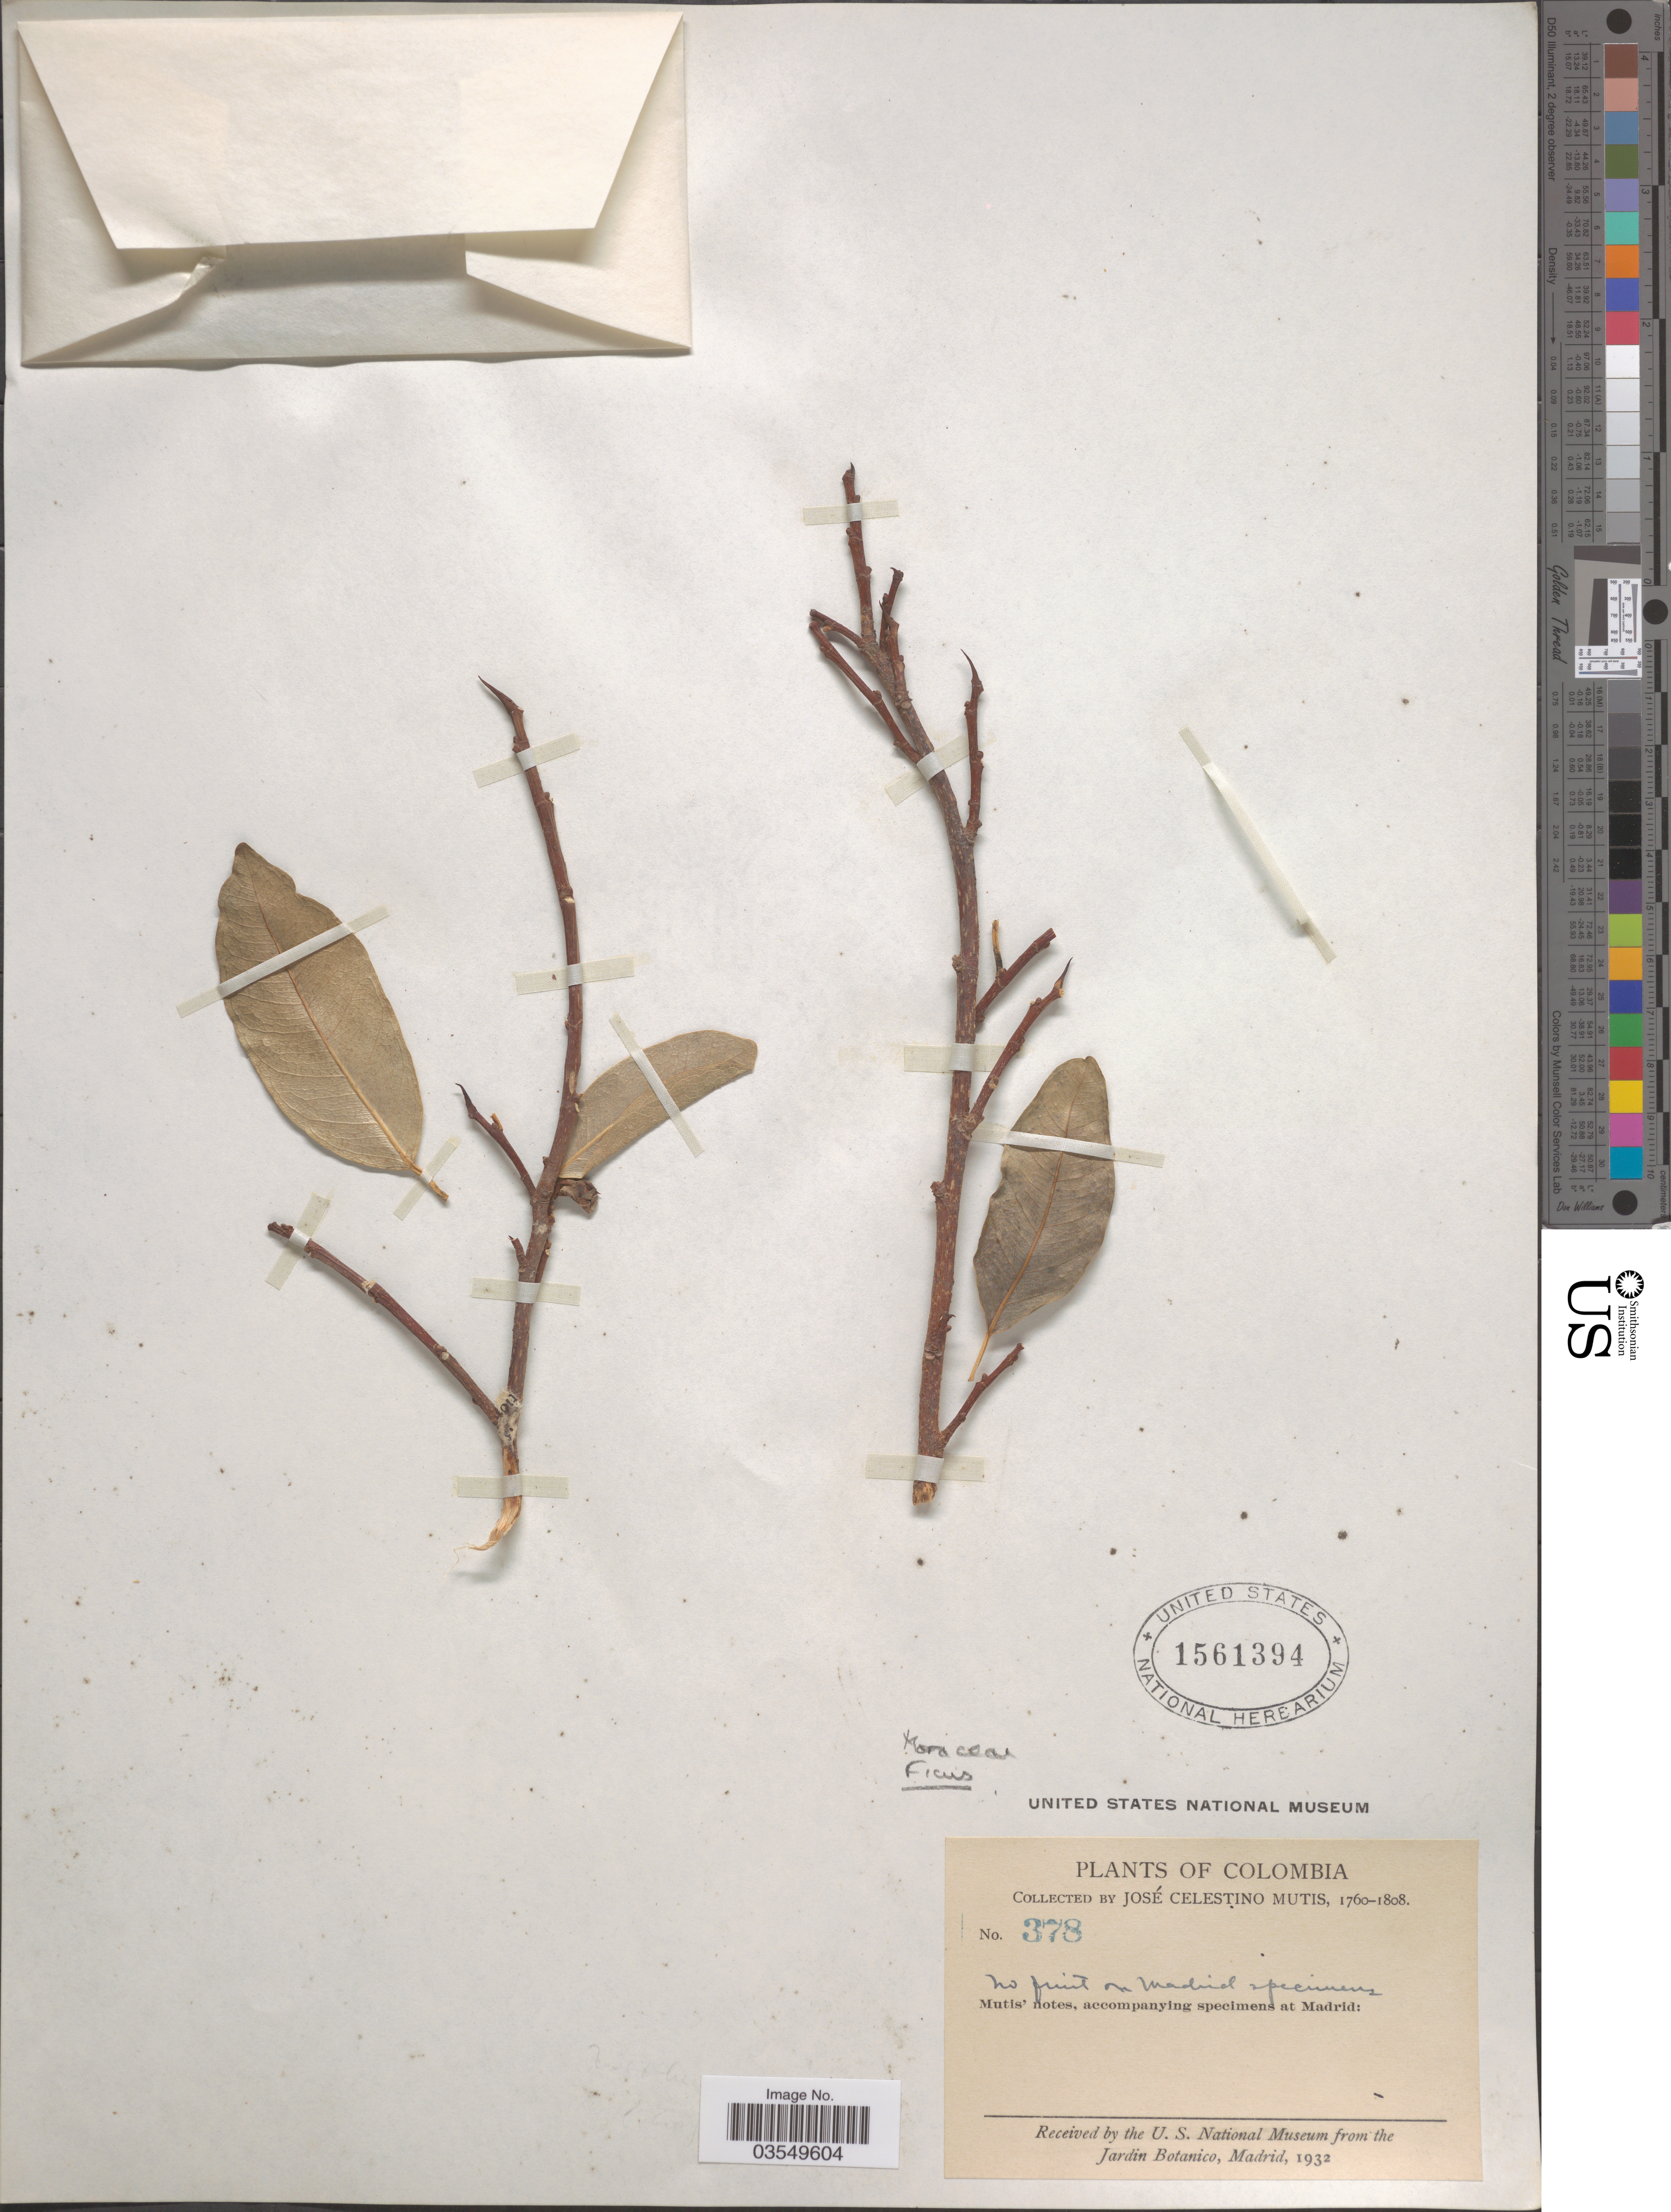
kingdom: Plantae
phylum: Tracheophyta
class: Magnoliopsida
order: Rosales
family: Moraceae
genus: Ficus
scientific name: Ficus sp.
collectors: J. C. B. Mutis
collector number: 378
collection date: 1760/1808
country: Colombia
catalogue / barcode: US 1561394